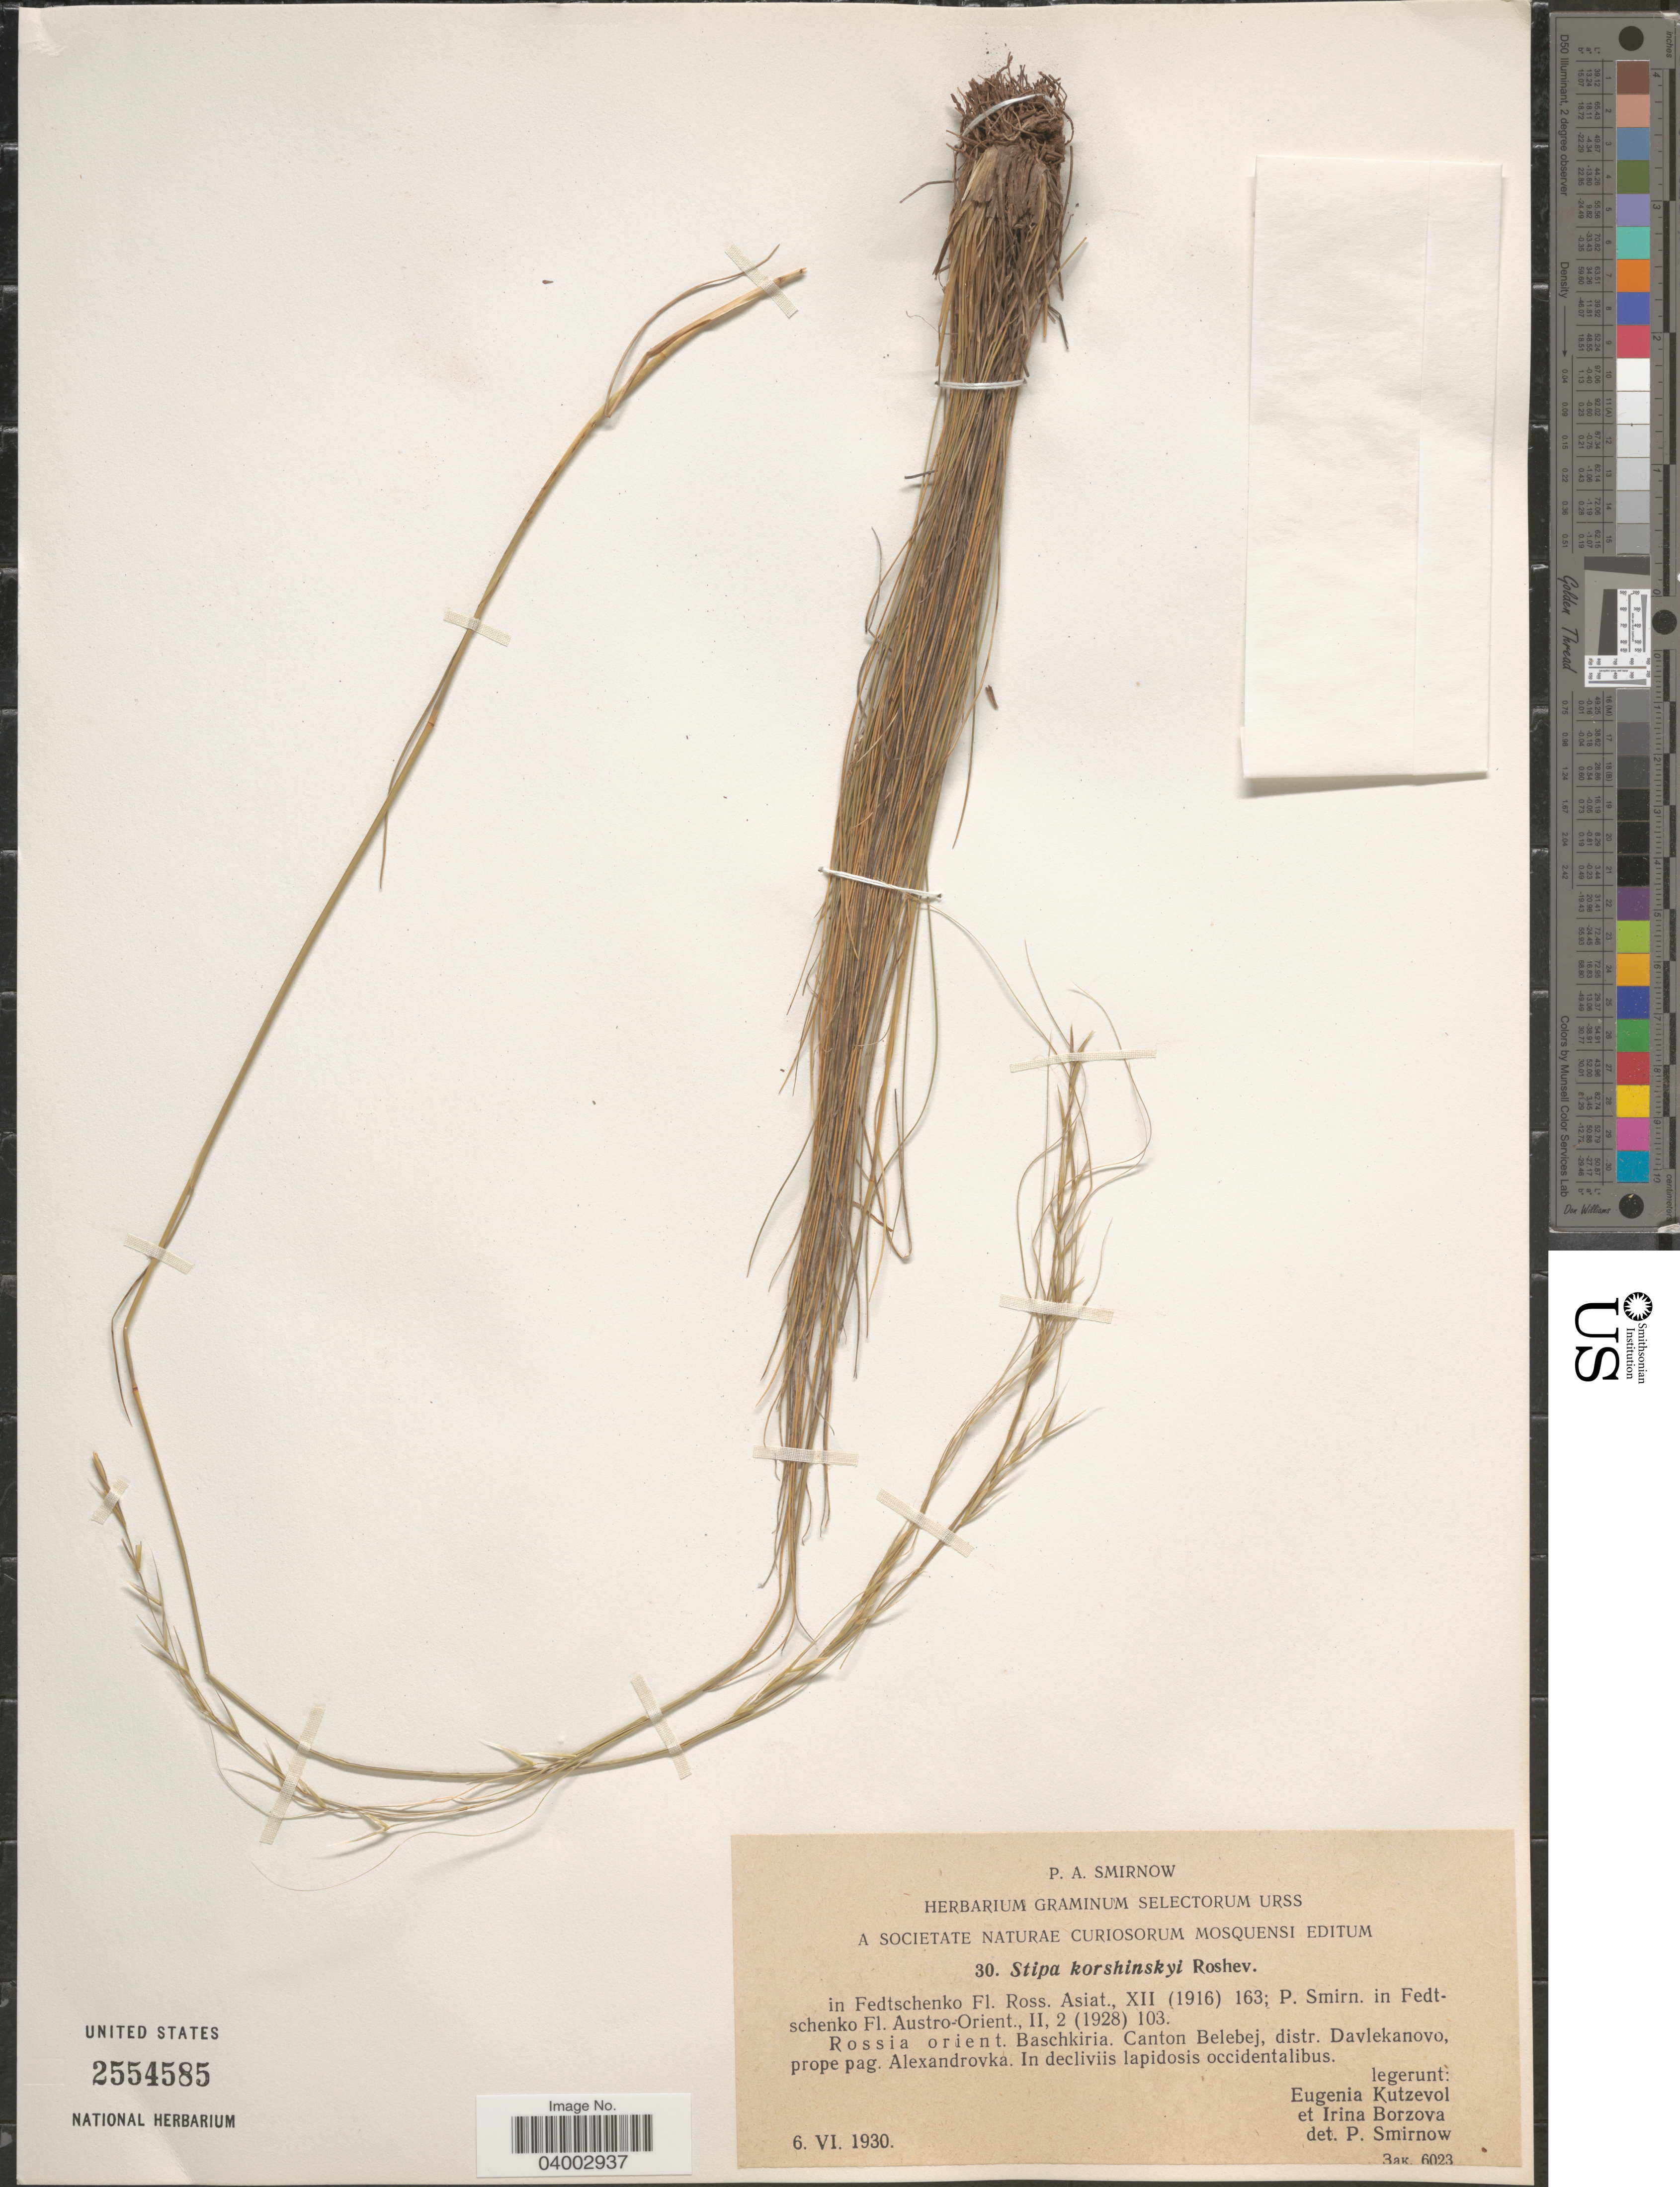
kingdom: Plantae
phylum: Tracheophyta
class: Liliopsida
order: Poales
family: Poaceae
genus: Stipa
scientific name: Stipa richterana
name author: Kar. & Kir.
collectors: E. Kutzevol & I. Borzova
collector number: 30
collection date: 1930-06-06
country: Russian Federation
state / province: Bashkortostan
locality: Rossia orient. Baschkiria. Canton Belebej, distr. Davlekanovo, prope pag. Alexandrovka. In decliviis lapidosis occidentalibus.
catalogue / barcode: US 2554585